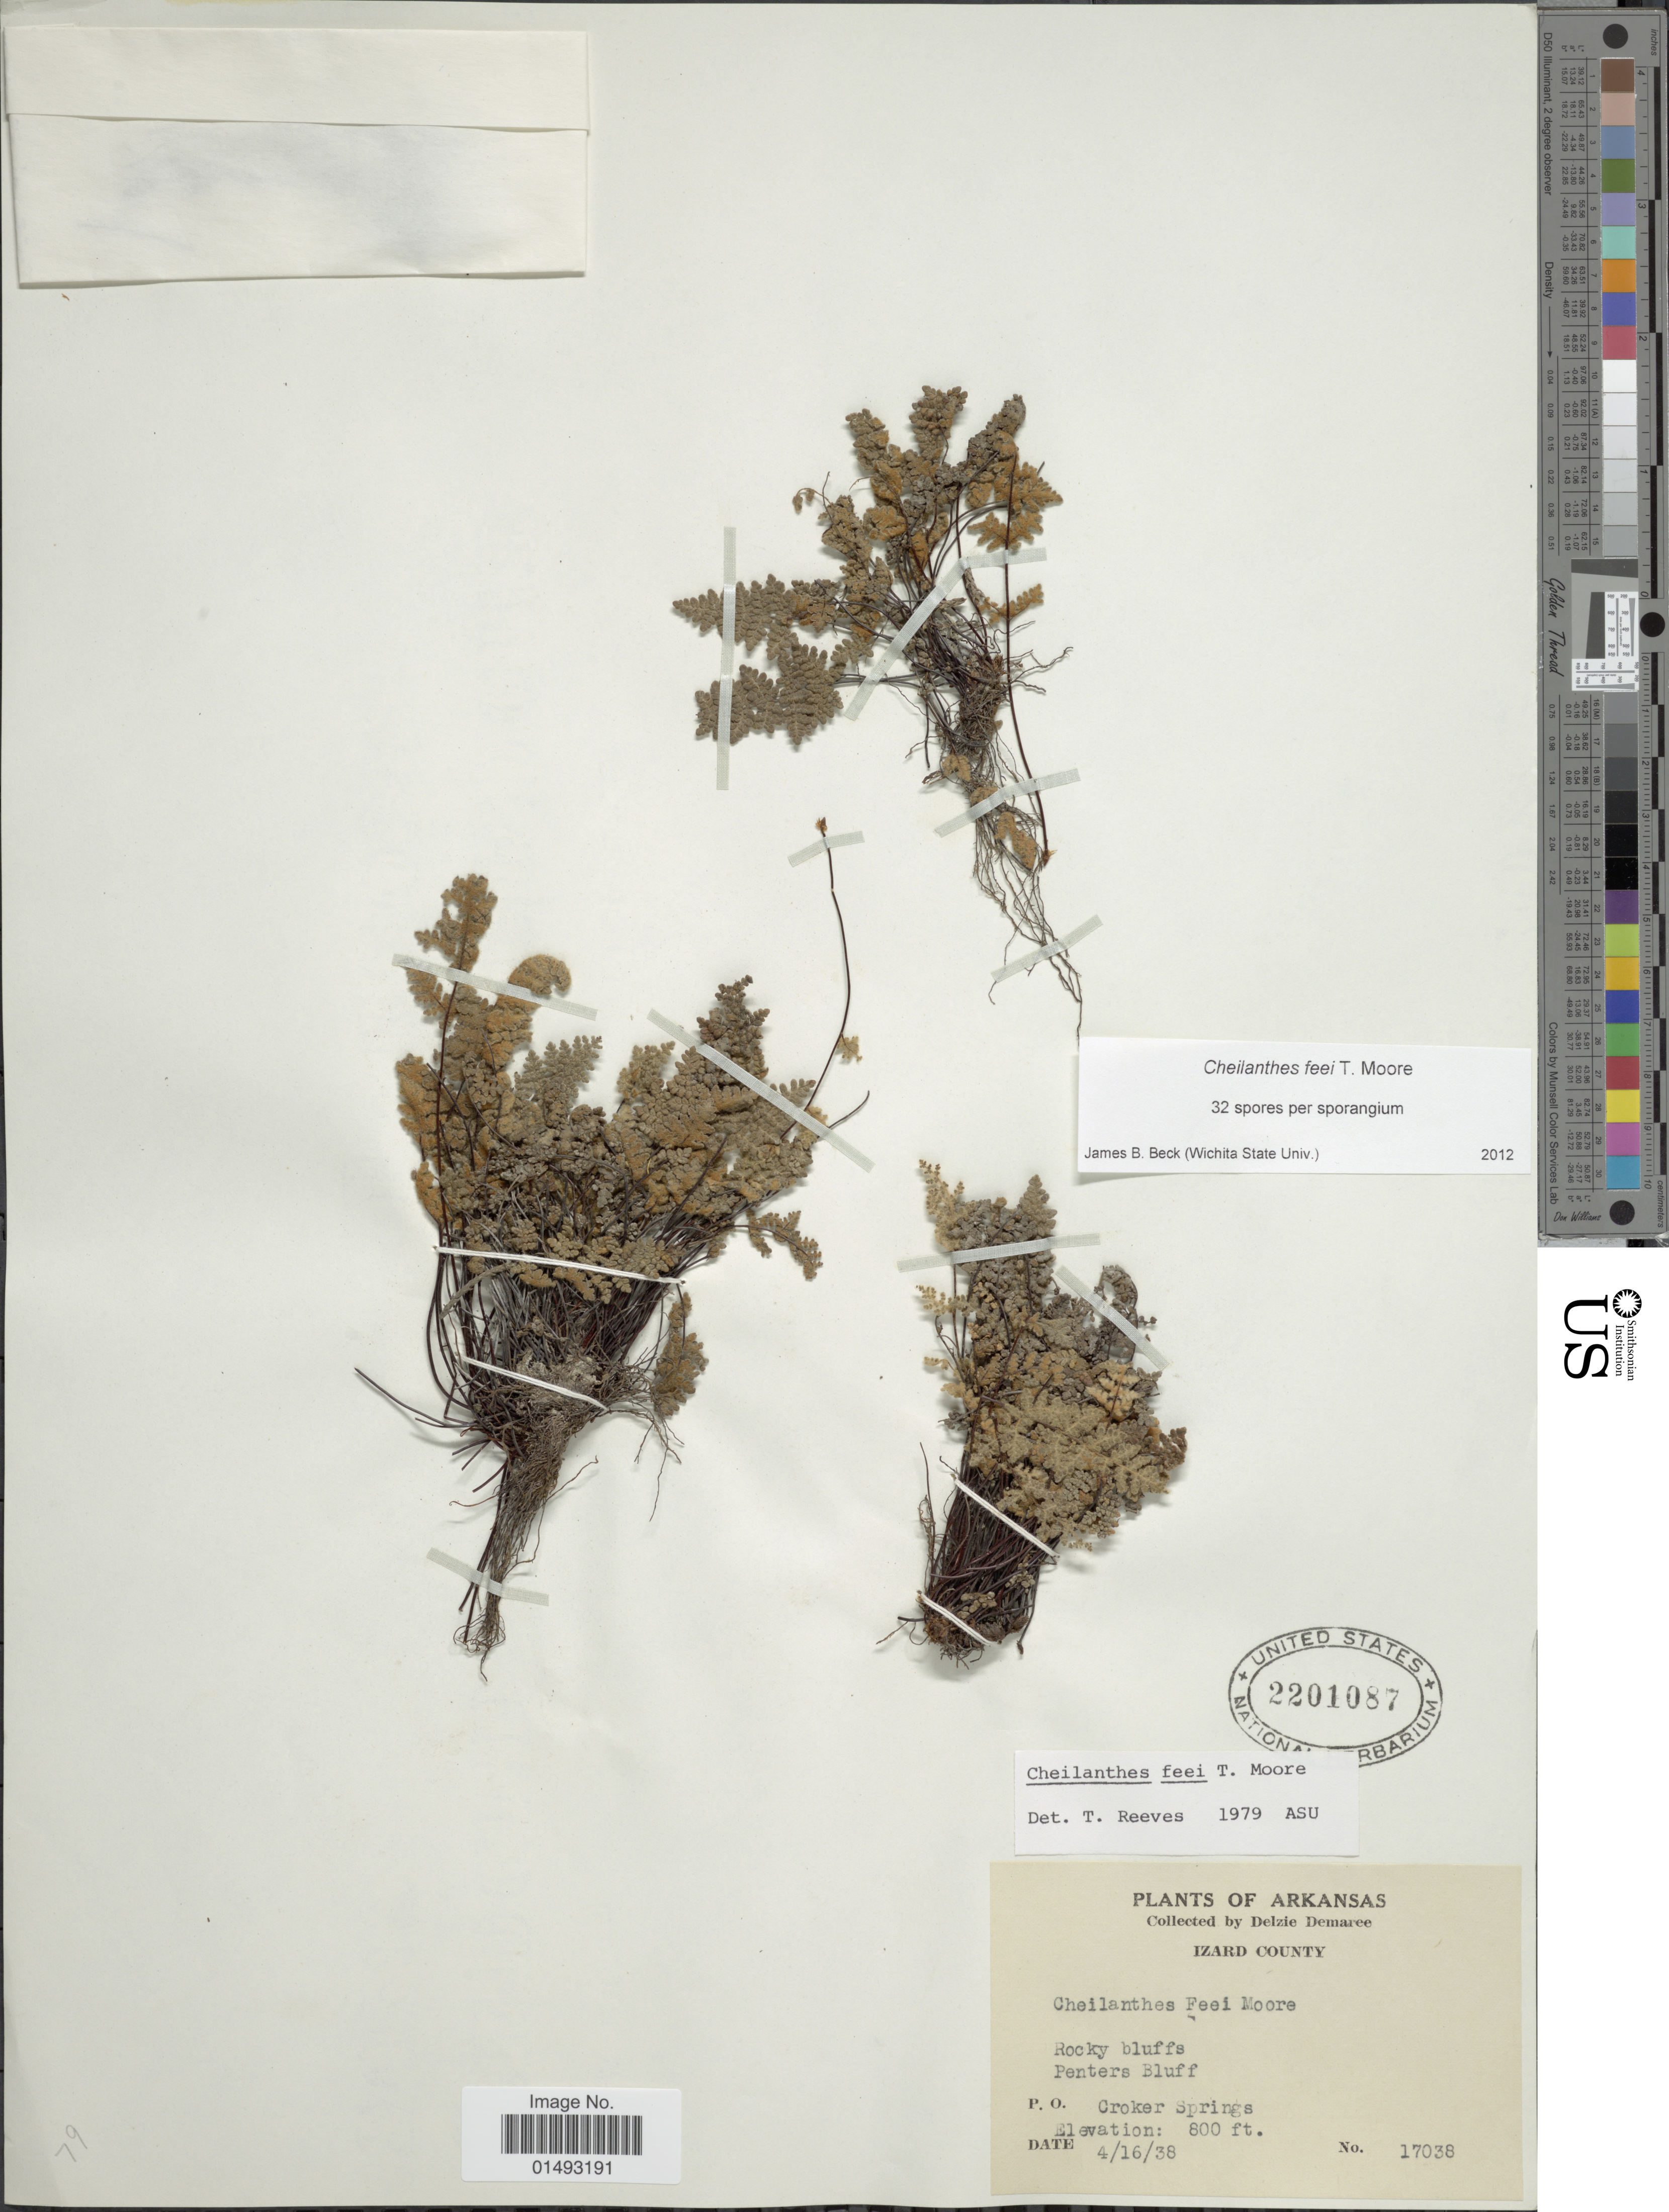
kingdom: Plantae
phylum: Tracheophyta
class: Polypodiopsida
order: Polypodiales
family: Pteridaceae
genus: Myriopteris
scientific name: Myriopteris gracilis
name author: Fée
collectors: D. Demaree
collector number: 17038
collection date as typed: Transcribed d/m/y: 16/4/38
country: United States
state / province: Arkansas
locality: Izard County, Rocky bluffs, Penters Bluff, P.O. Croker Springs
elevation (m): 244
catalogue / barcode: US 2201087